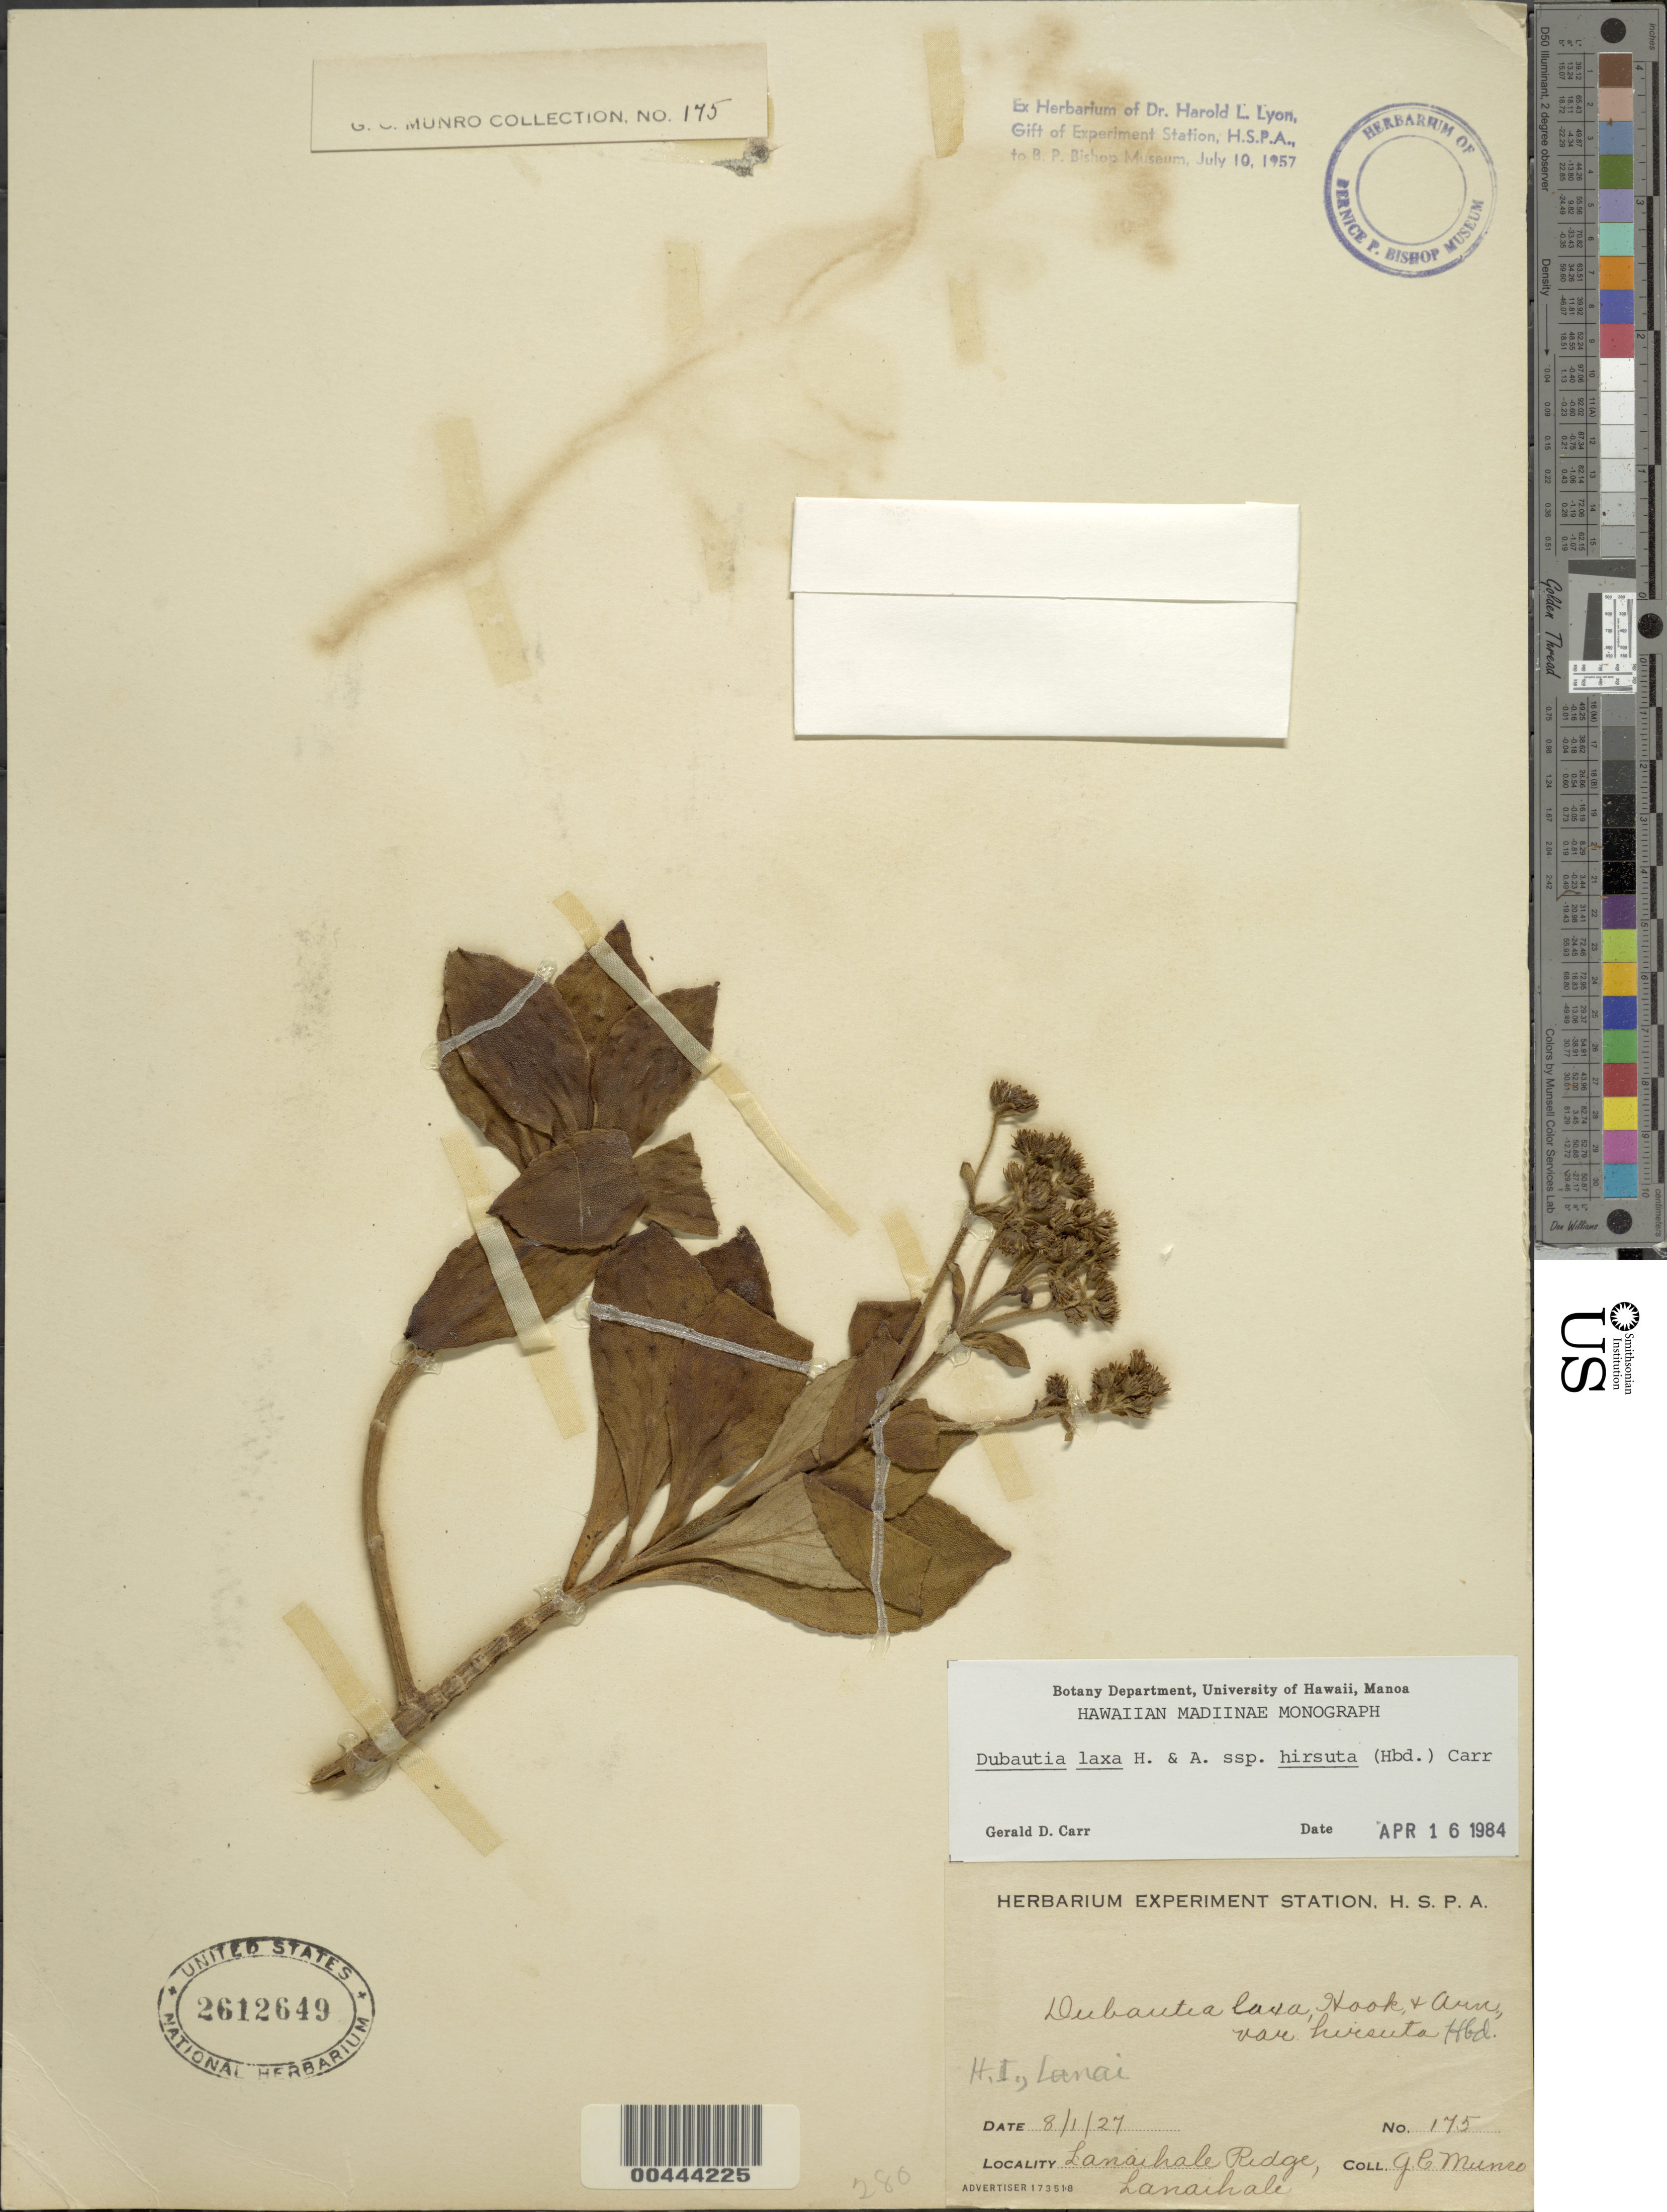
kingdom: Plantae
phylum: Tracheophyta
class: Magnoliopsida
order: Asterales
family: Asteraceae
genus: Dubautia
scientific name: Dubautia laxa subsp. hirsuta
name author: (Hillebr.) G.D. Carr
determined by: Carr, G. D.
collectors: G. C. Munro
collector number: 175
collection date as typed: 1 Aug 1927 or 8 Jan 1927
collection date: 1927-01-08 or 1927-08-01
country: United States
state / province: Hawaii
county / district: Maui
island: Lana'i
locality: Lanaihale Ridge, Lanaihale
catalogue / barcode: US 2612649